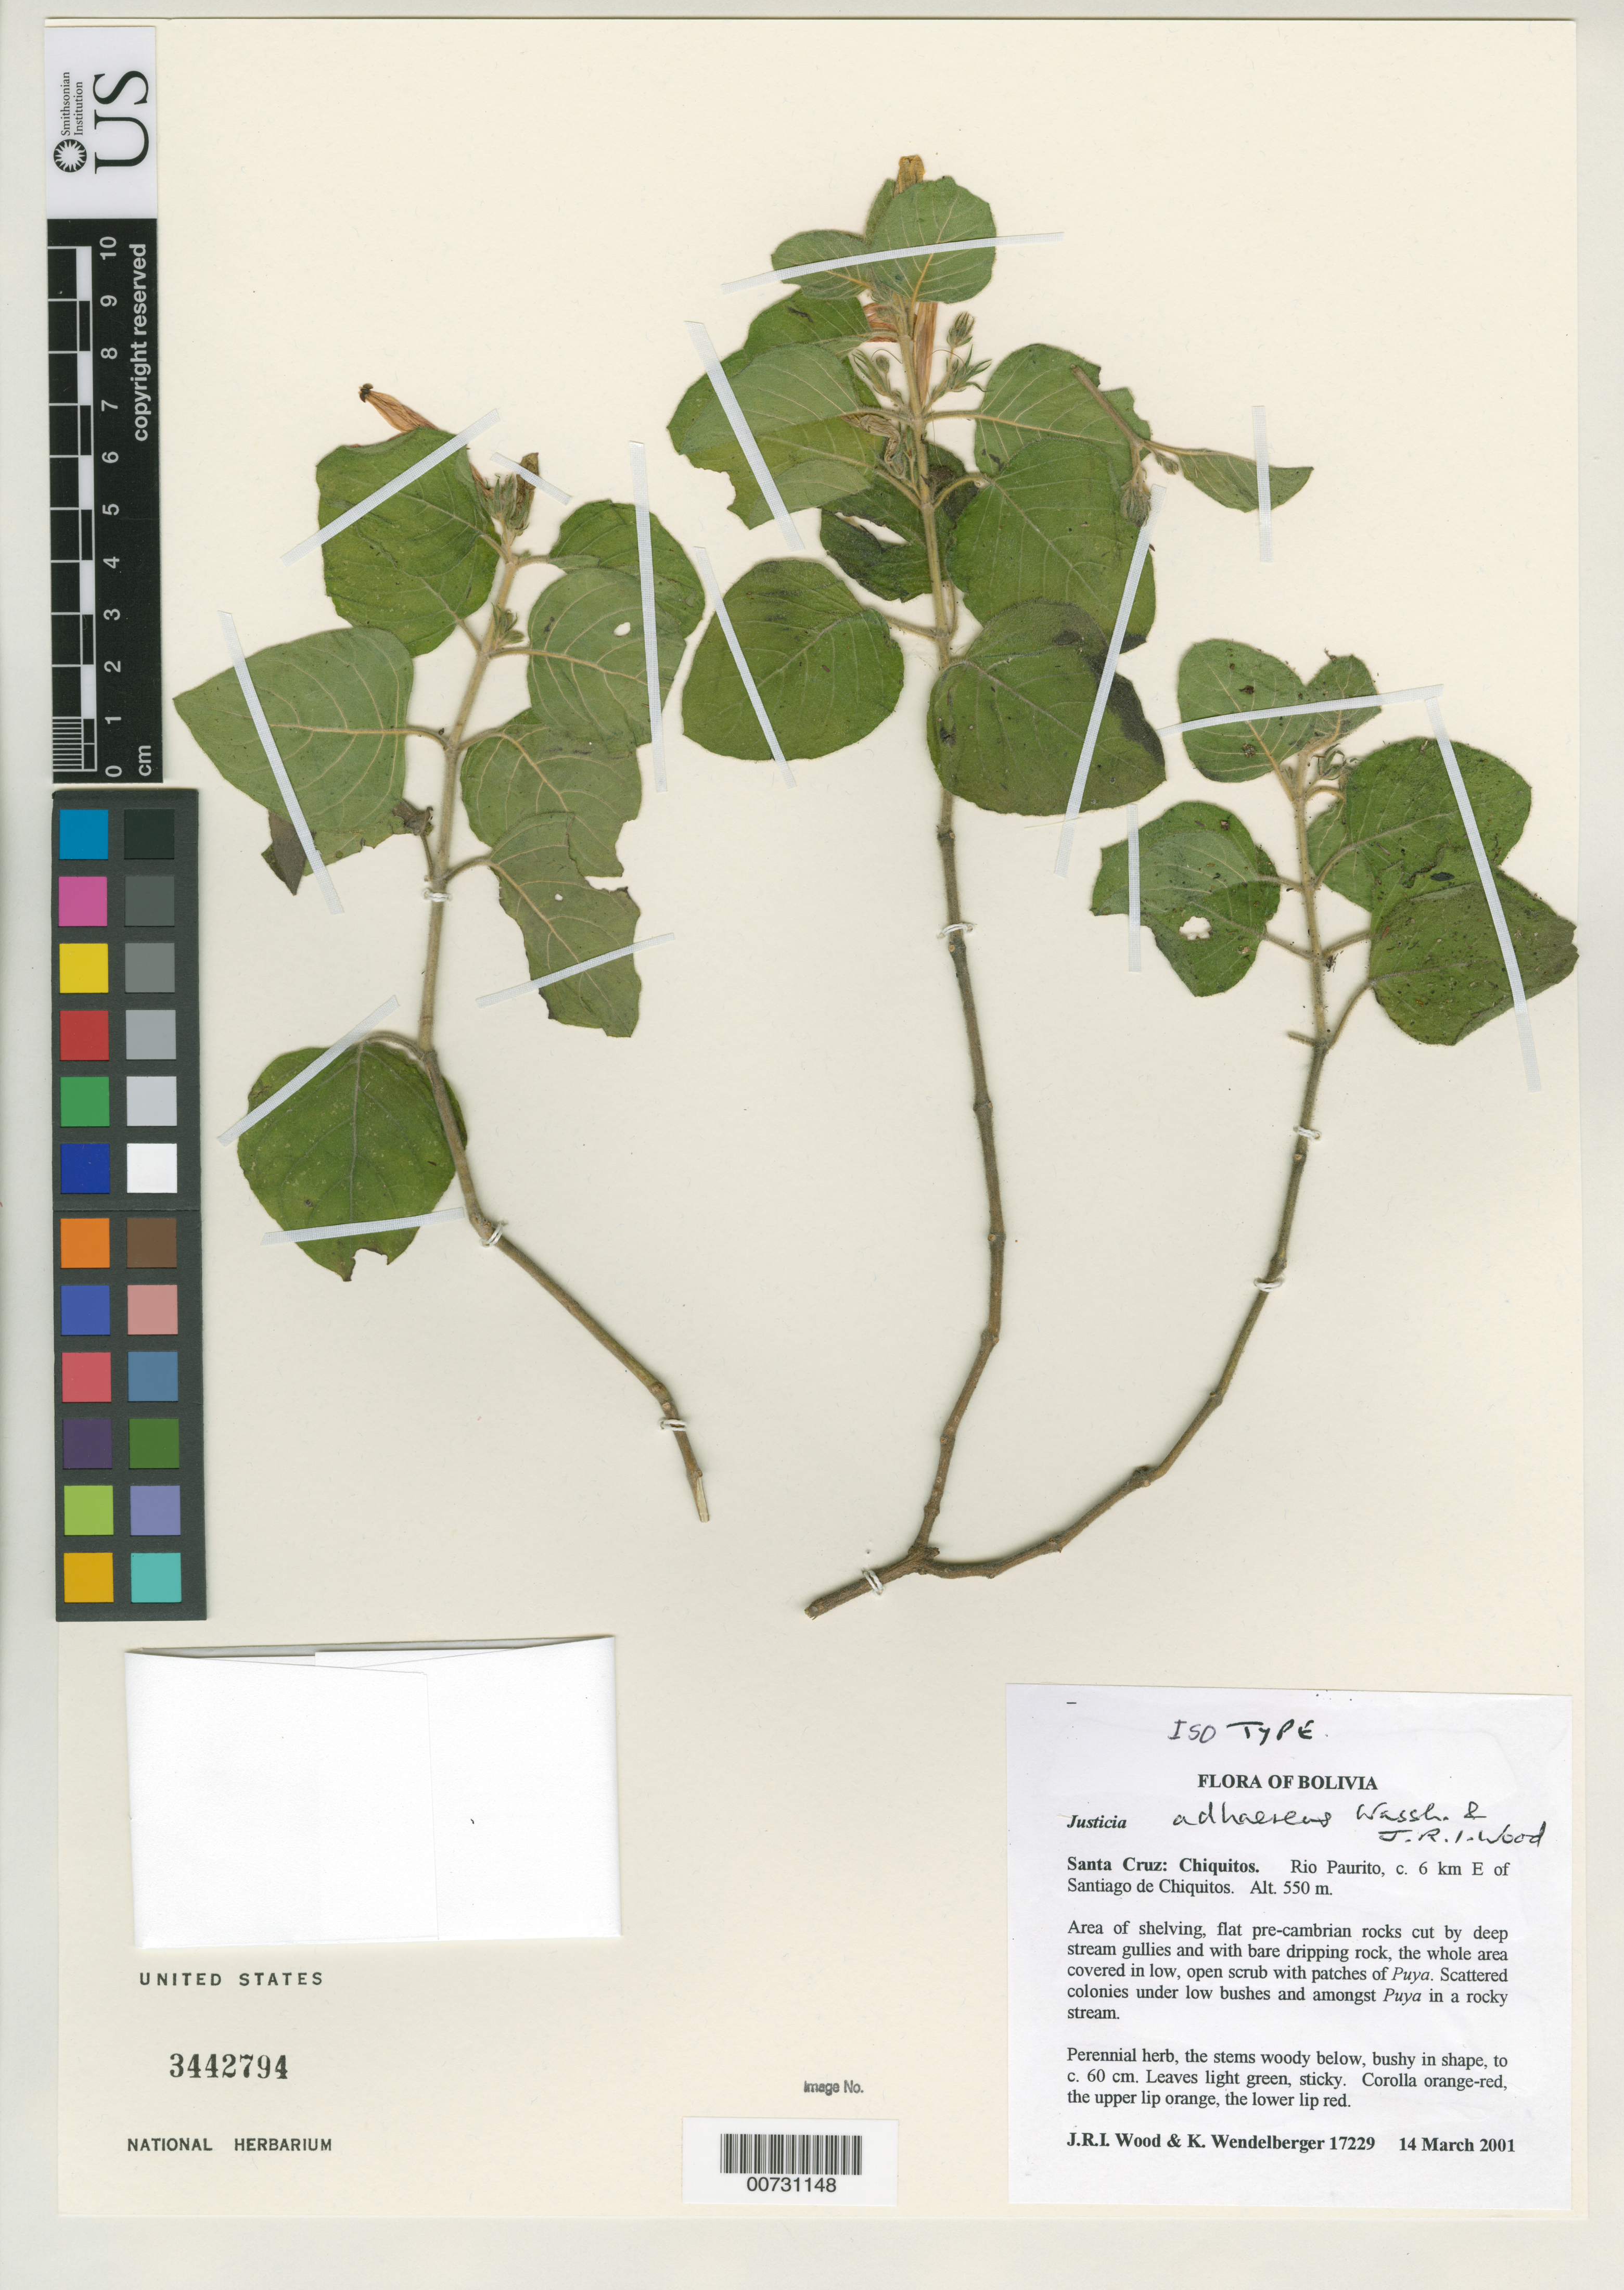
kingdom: Plantae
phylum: Tracheophyta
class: Magnoliopsida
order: Lamiales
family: Acanthaceae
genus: Justicia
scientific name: Justicia adhaerens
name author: Wassh. & J.R.I. Wood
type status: Isotype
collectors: J. R. I. Wood & K. Wendelberger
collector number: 17229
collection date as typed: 14 Mar 2001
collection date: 2001-03-14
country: Bolivia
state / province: Santa Cruz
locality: Santa Cruz: Chiquitos. Rio Paurito, c. 6 km E of Santiago de Chiquitos.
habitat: Area of shelving, flat pre-cambrian rocks cut by deep stream gullies an dwith bare dripping rock, the whole area covered in low, open scrub with patches of Puya. Scattered colonies under low bushes and amongst Puya in a rocky stream.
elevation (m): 550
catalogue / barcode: US 3442794